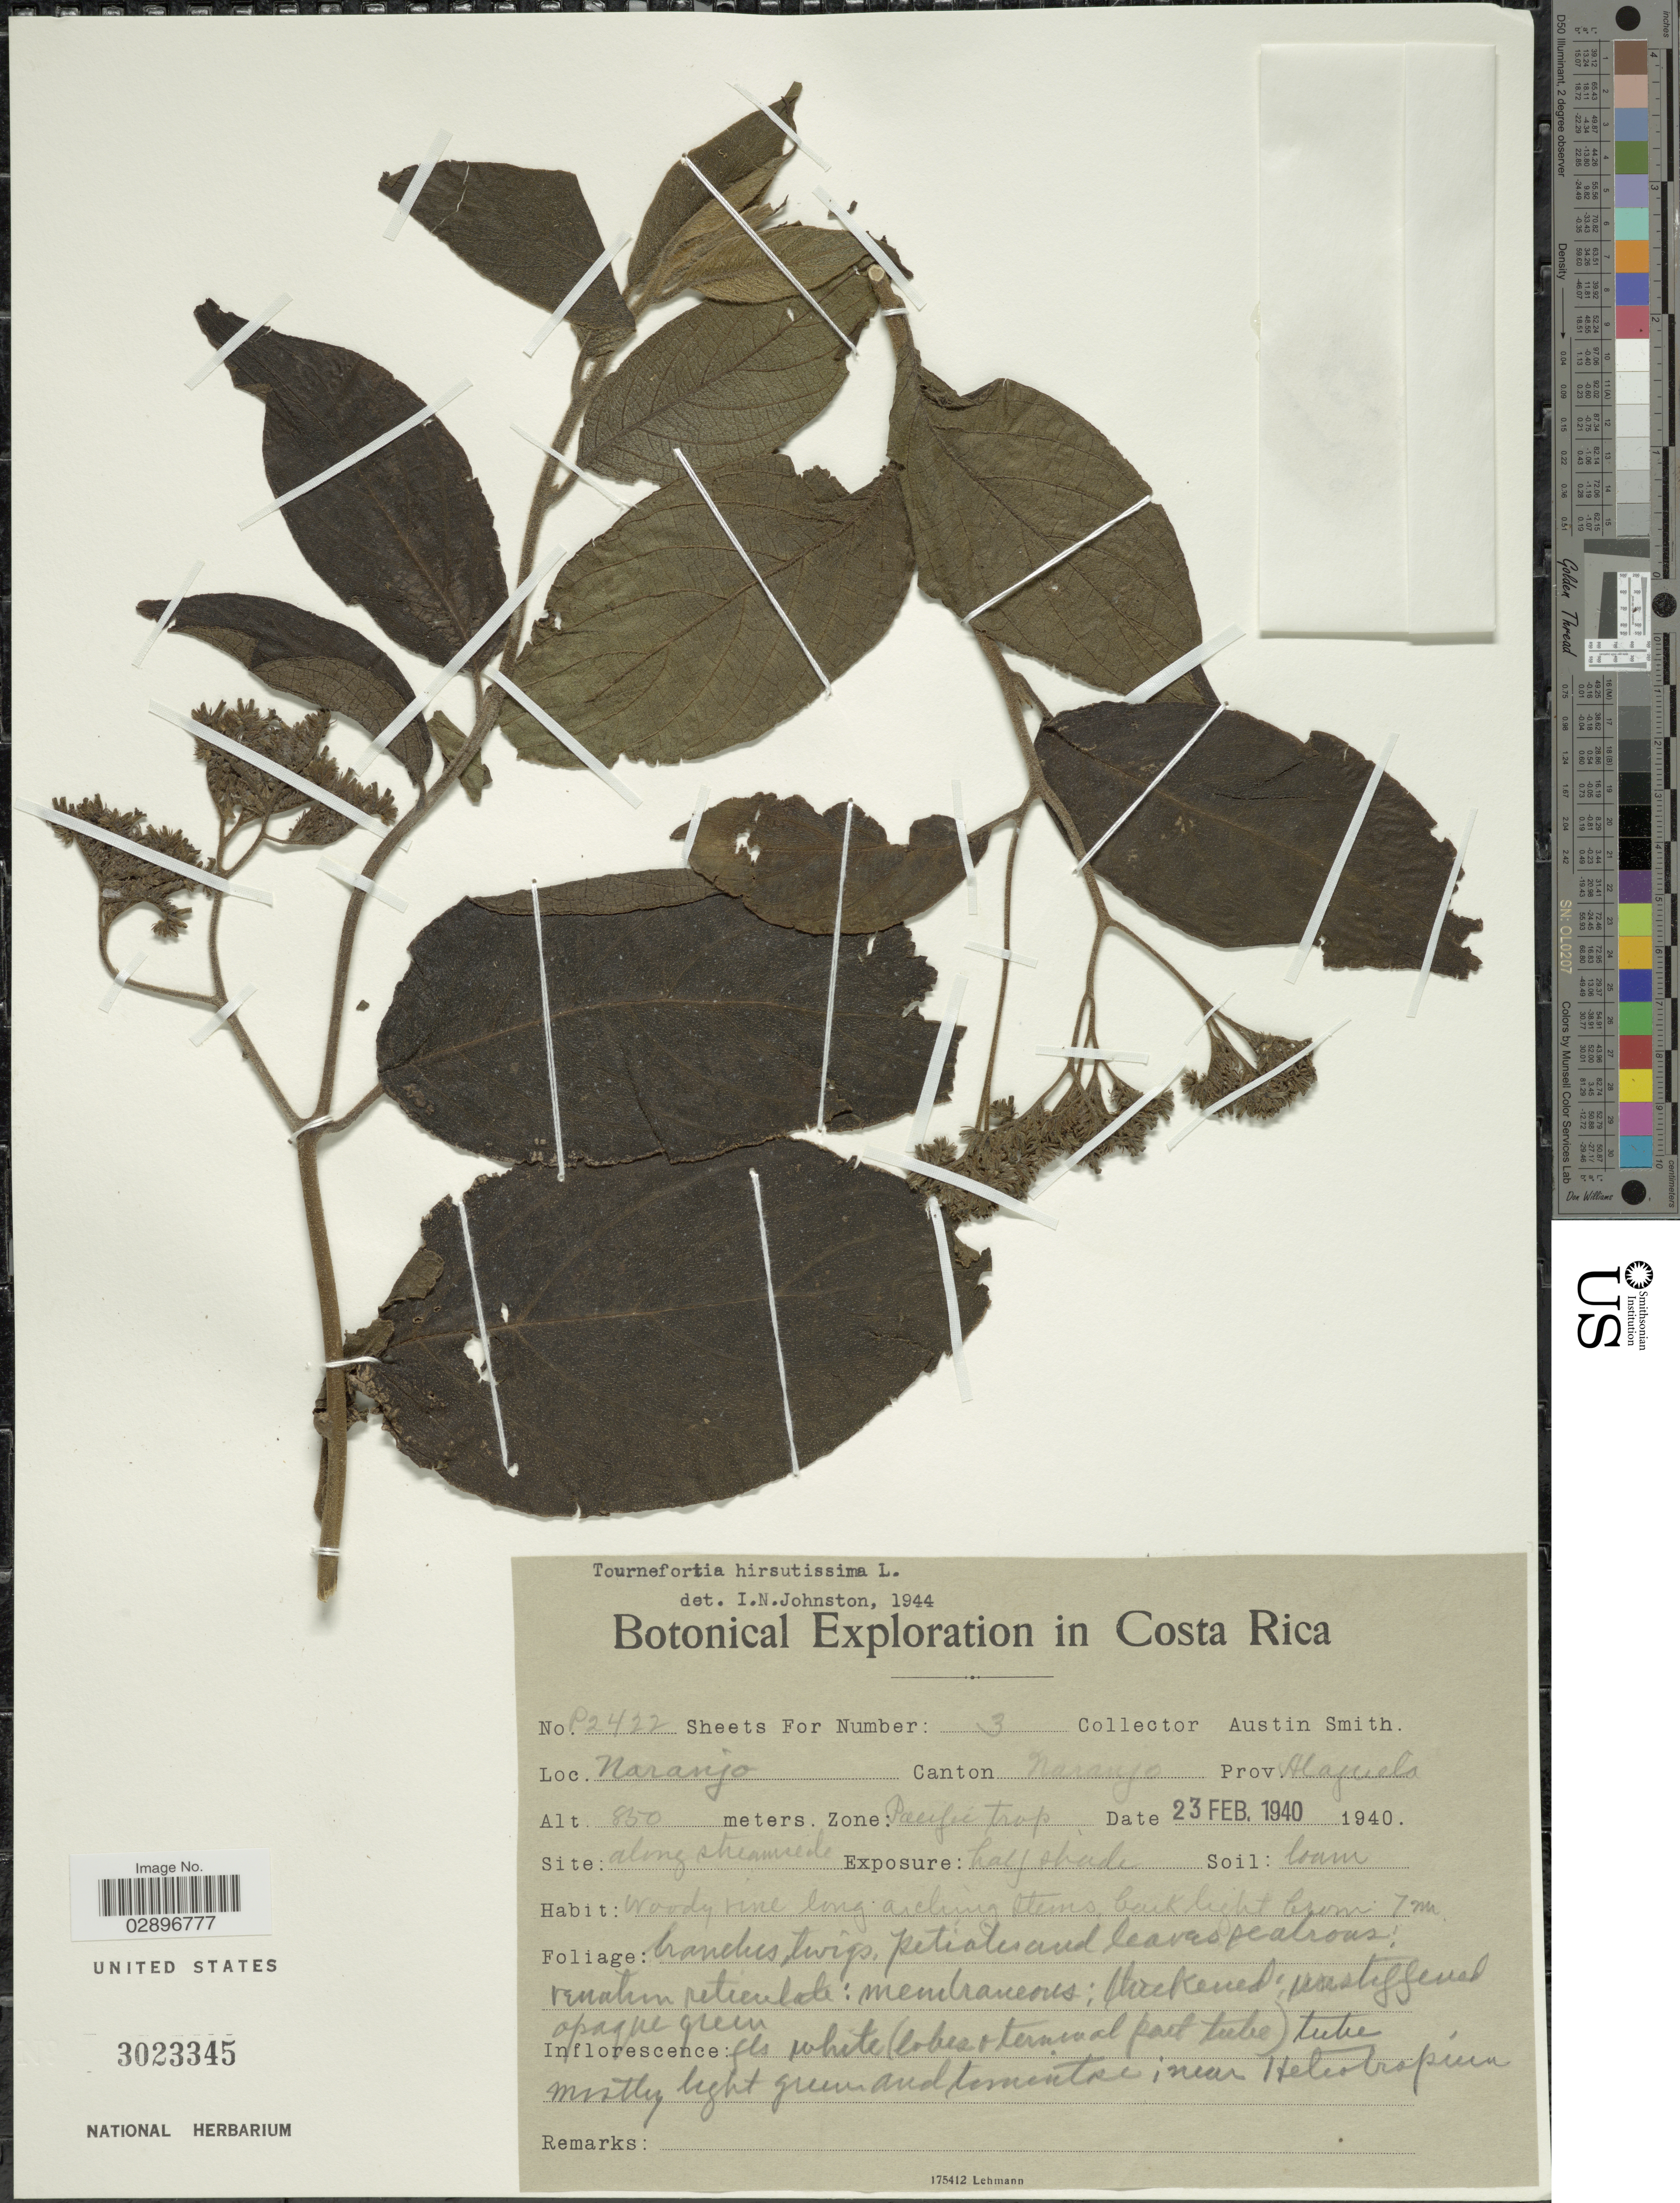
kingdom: Plantae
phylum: Tracheophyta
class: Magnoliopsida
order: Boraginales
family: Heliotropiaceae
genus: Tournefortia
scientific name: Tournefortia hirsutissima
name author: L.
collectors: Aust P. Smith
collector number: P2422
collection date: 1940-02-23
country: Costa Rica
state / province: Alajuela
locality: Naranjo. Canton Naranjo. Zone: Pacific trop.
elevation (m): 850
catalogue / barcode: US 3023345